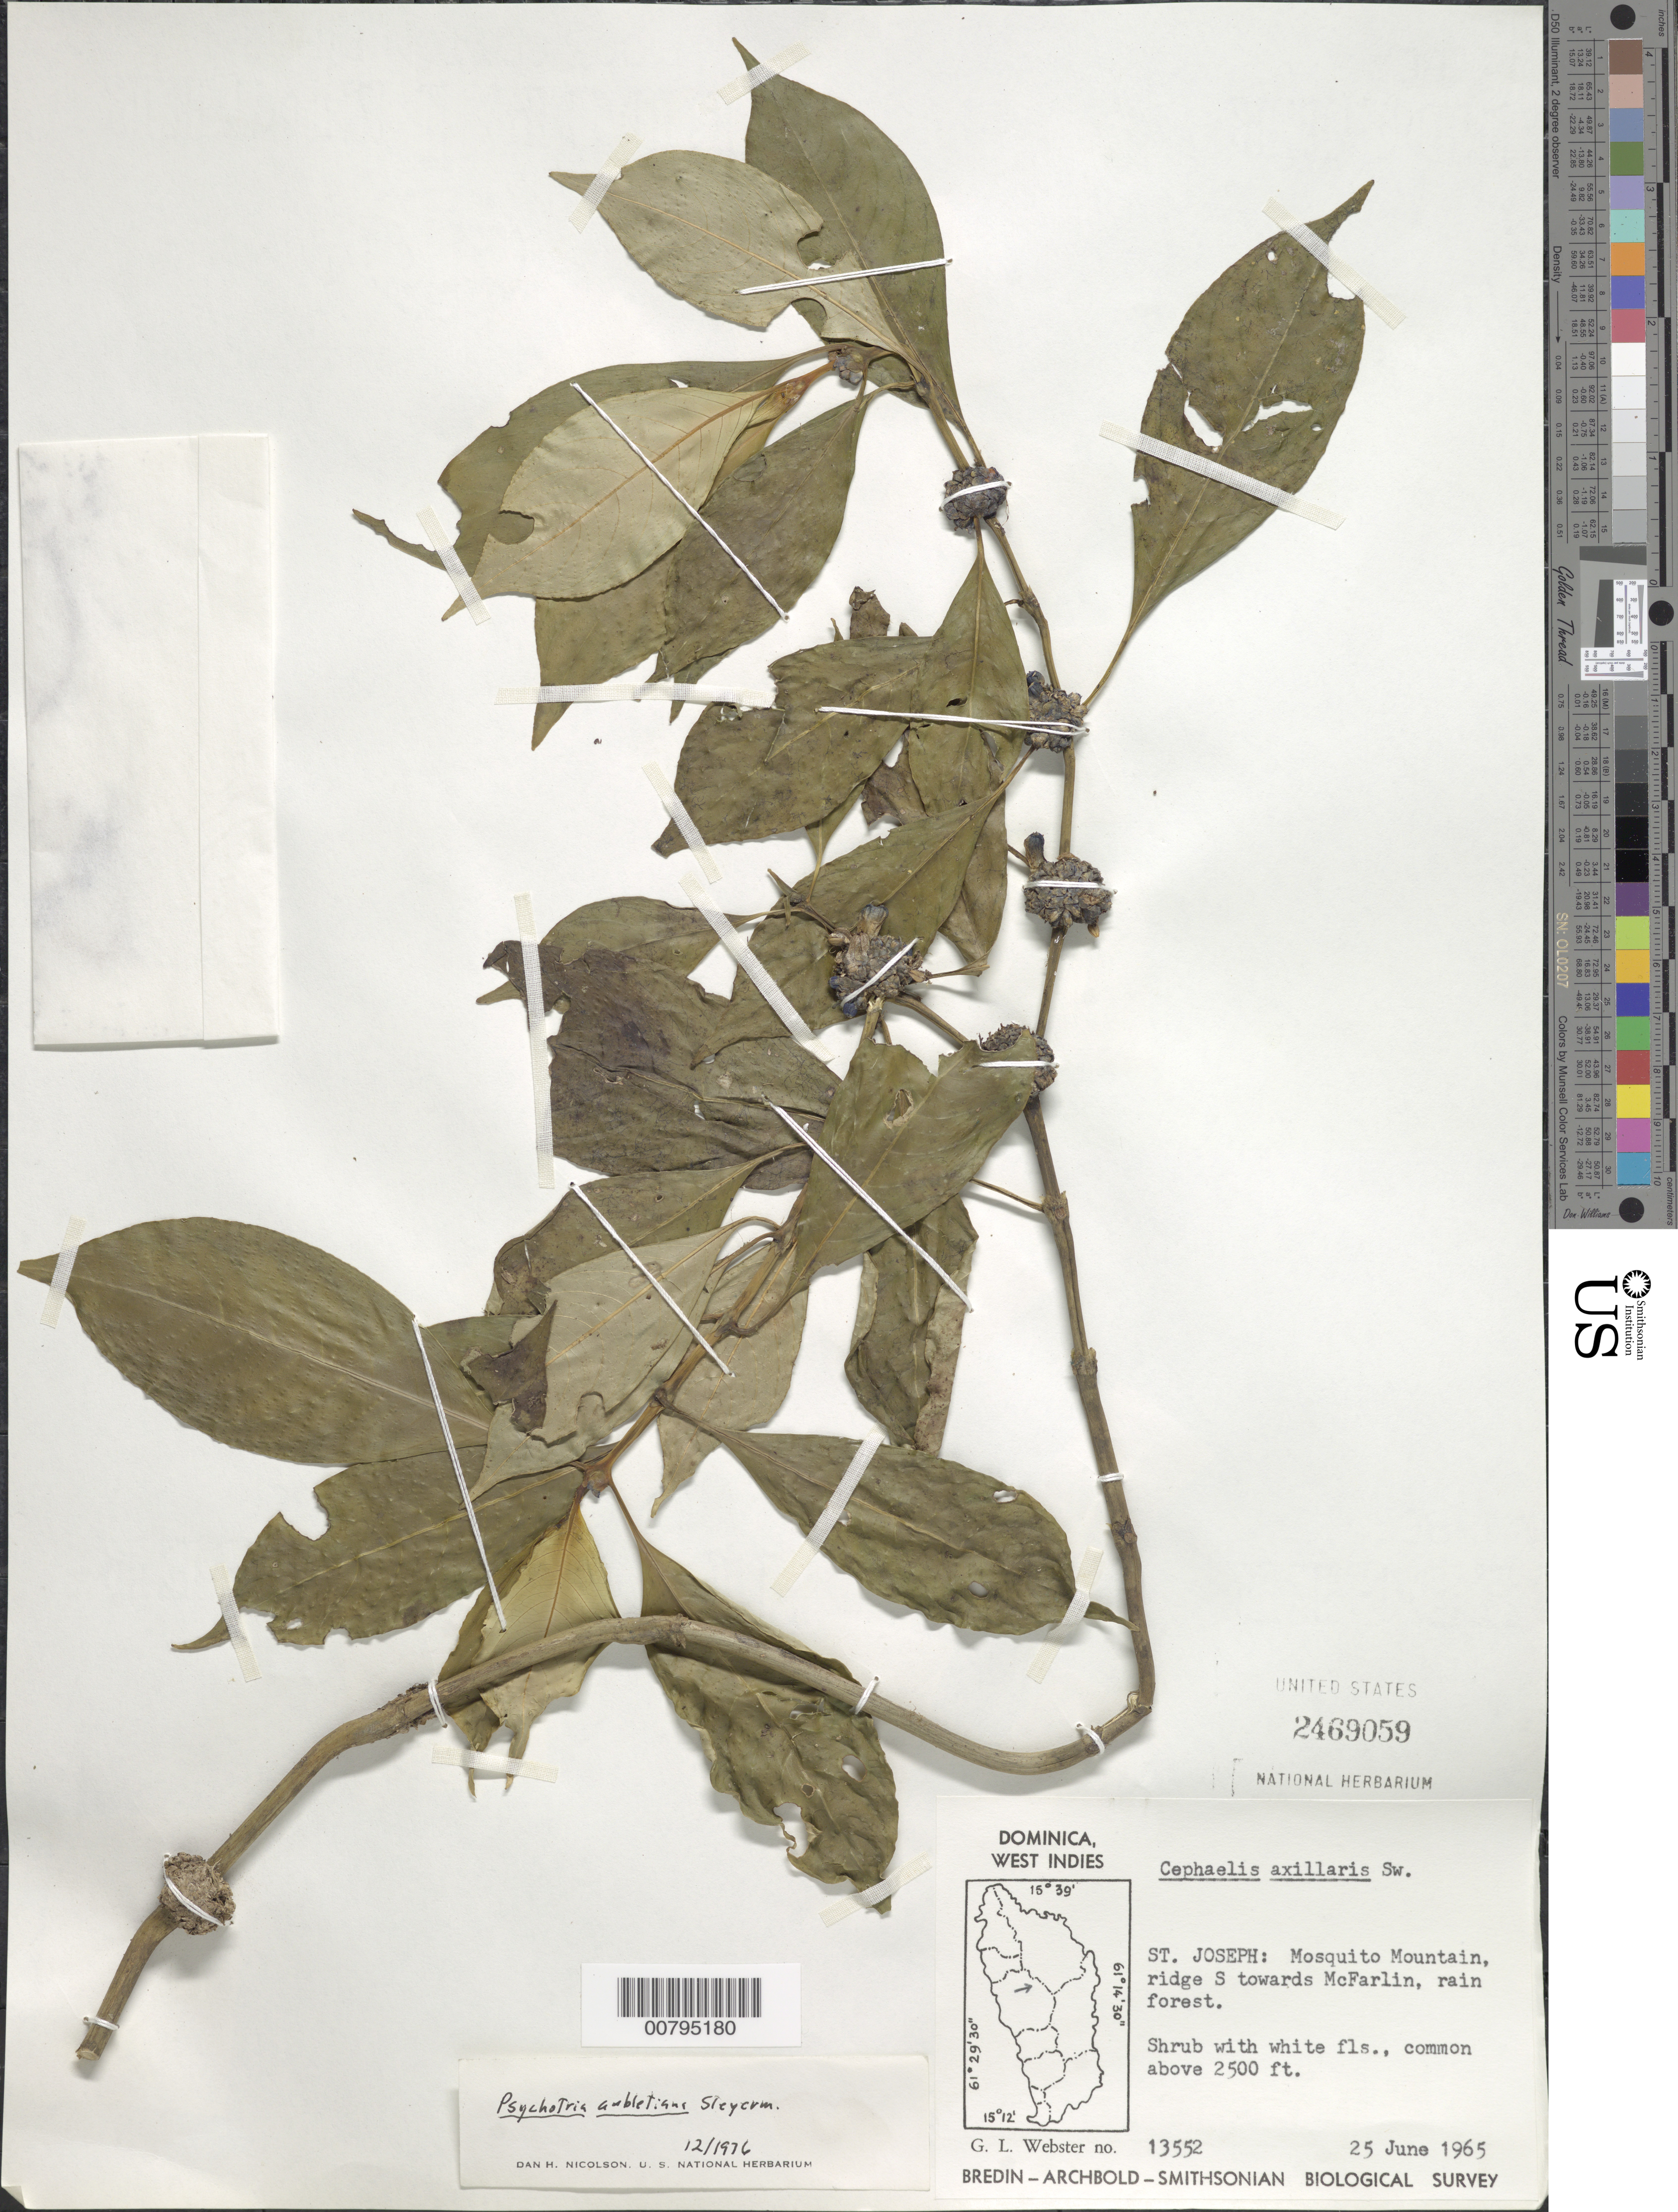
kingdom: Plantae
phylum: Tracheophyta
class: Magnoliopsida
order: Gentianales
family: Rubiaceae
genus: Psychotria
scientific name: Psychotria aubletiana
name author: Steyerm.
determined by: Nicolson, Dan H.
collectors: G. L. Webster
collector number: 13552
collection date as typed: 25 Jun 1965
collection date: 1965-06-25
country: Dominica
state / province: St. Joseph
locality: Mosquito Mountain, ridge S. towards McFarlin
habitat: Rainforest, mountain ridge (common above 2500 ft.0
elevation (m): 762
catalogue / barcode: US 2469059